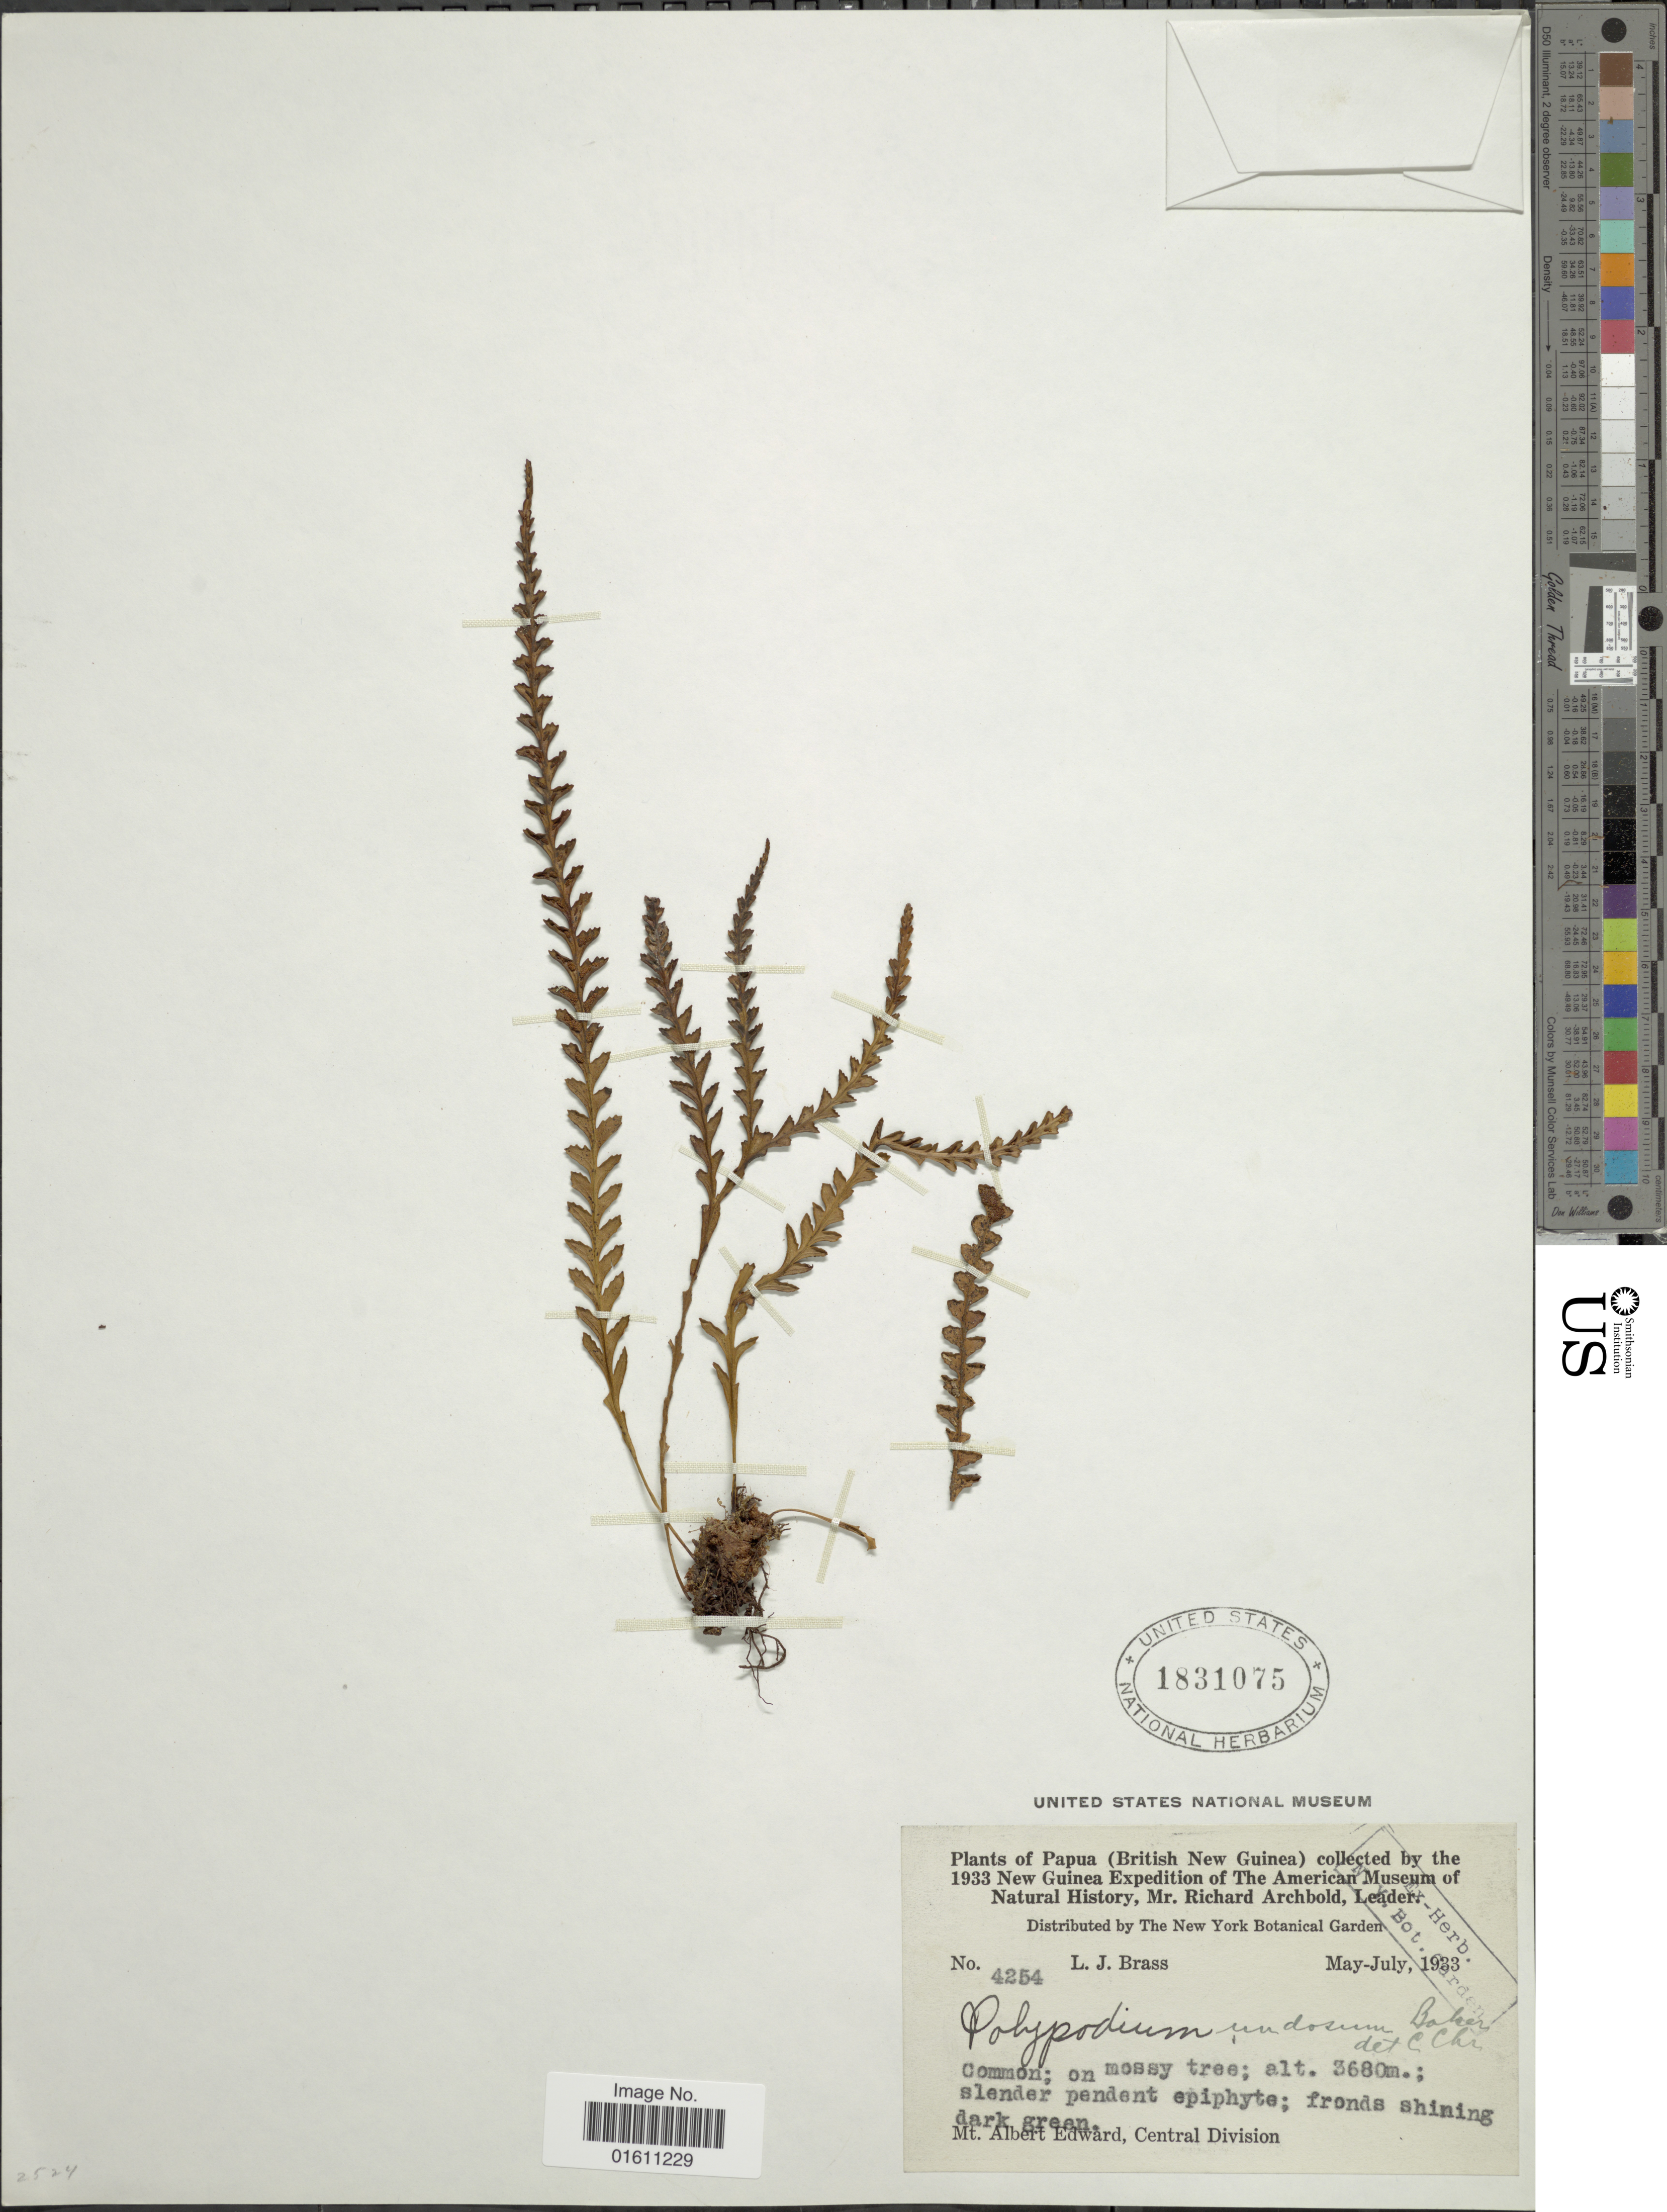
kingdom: Plantae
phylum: Tracheophyta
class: Polypodiopsida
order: Polypodiales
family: Polypodiaceae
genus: Ctenopterella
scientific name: Ctenopterella denticulata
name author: (Blume) Parris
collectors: L. J. Brass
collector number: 4254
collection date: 1933-05/1933-07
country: Papua New Guinea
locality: Papua (British New Guinea), Mt. Albert Edward, Central Division.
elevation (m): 3680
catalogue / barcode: US 1831075